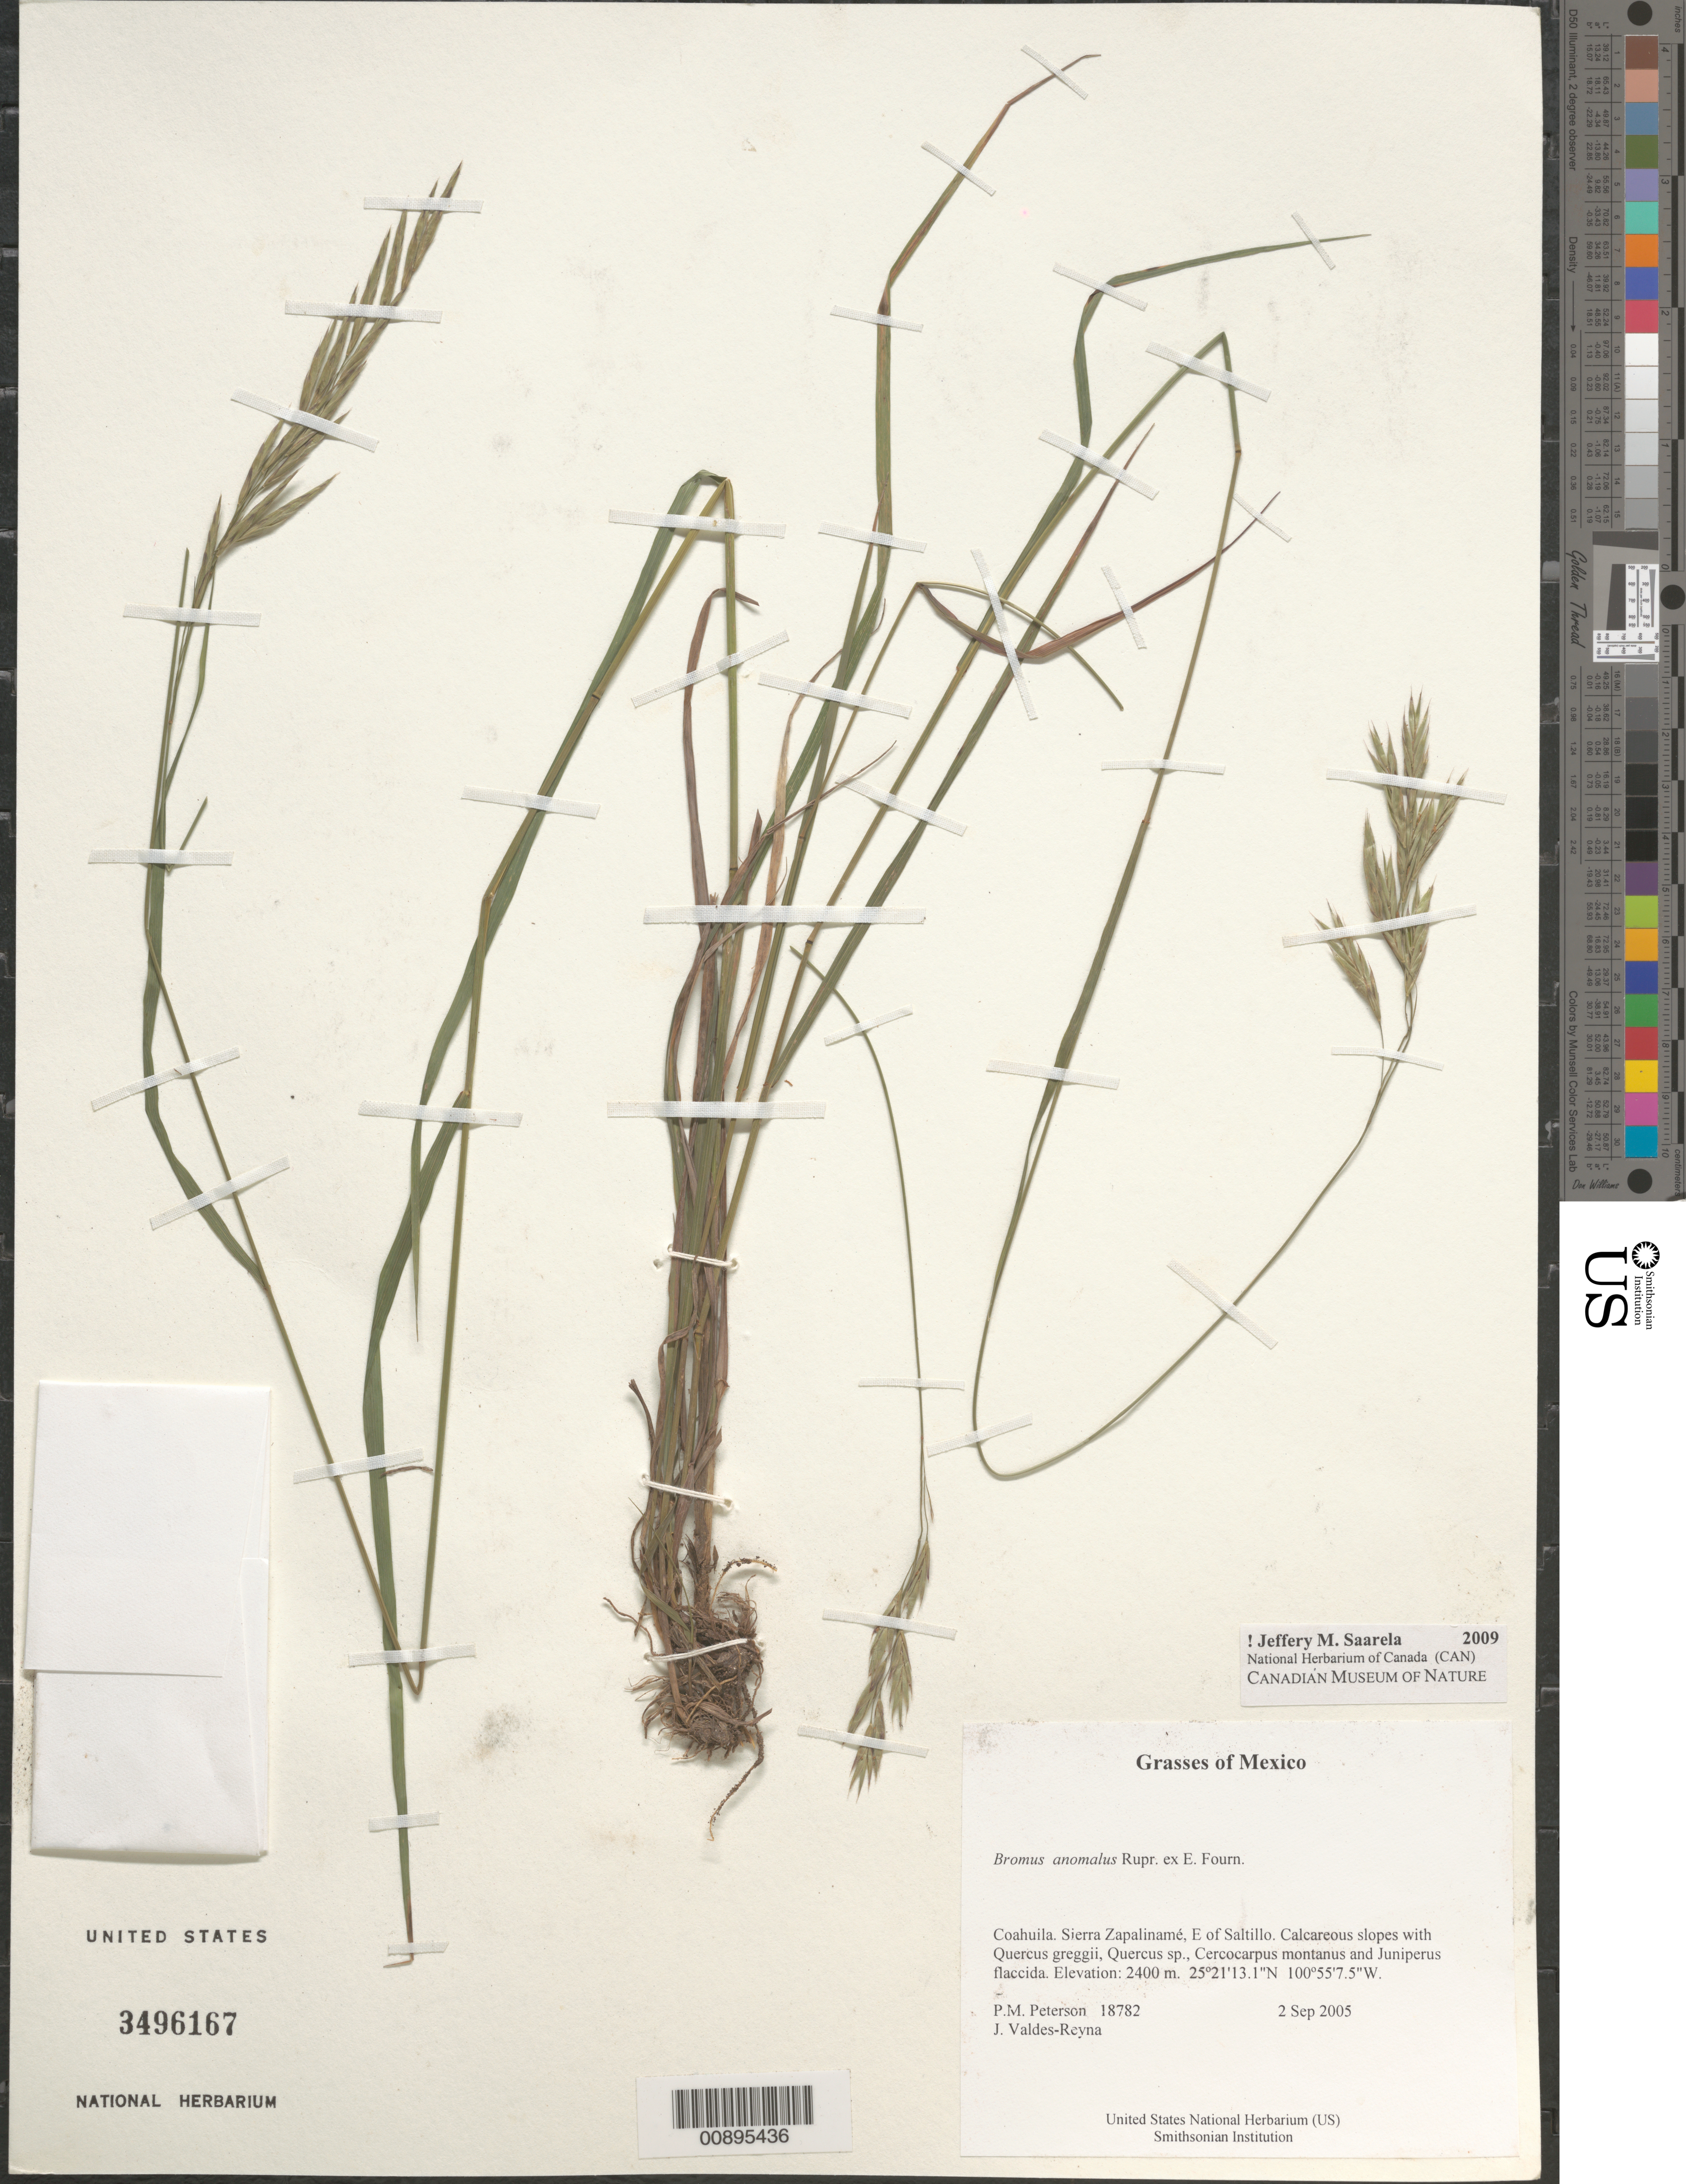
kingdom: Plantae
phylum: Tracheophyta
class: Liliopsida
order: Poales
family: Poaceae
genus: Bromus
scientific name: Bromus anomalus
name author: Rupr. ex E. Fourn.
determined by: Saarela, J. M., (CAN), Canadian Museum of Nature (CANADA)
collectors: P. M. Peterson & J. Valdés-Reyna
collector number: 18782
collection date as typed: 02 Sep 2005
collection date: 2005-09-02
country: Mexico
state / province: Coahuila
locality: Sierra Zapalinamé, E of Saltillo. Calcareous slopes with Quercus greggii, Quercus sp., Cercocarpus montanus and Juniperus flaccida.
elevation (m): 2400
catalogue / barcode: US 3496167